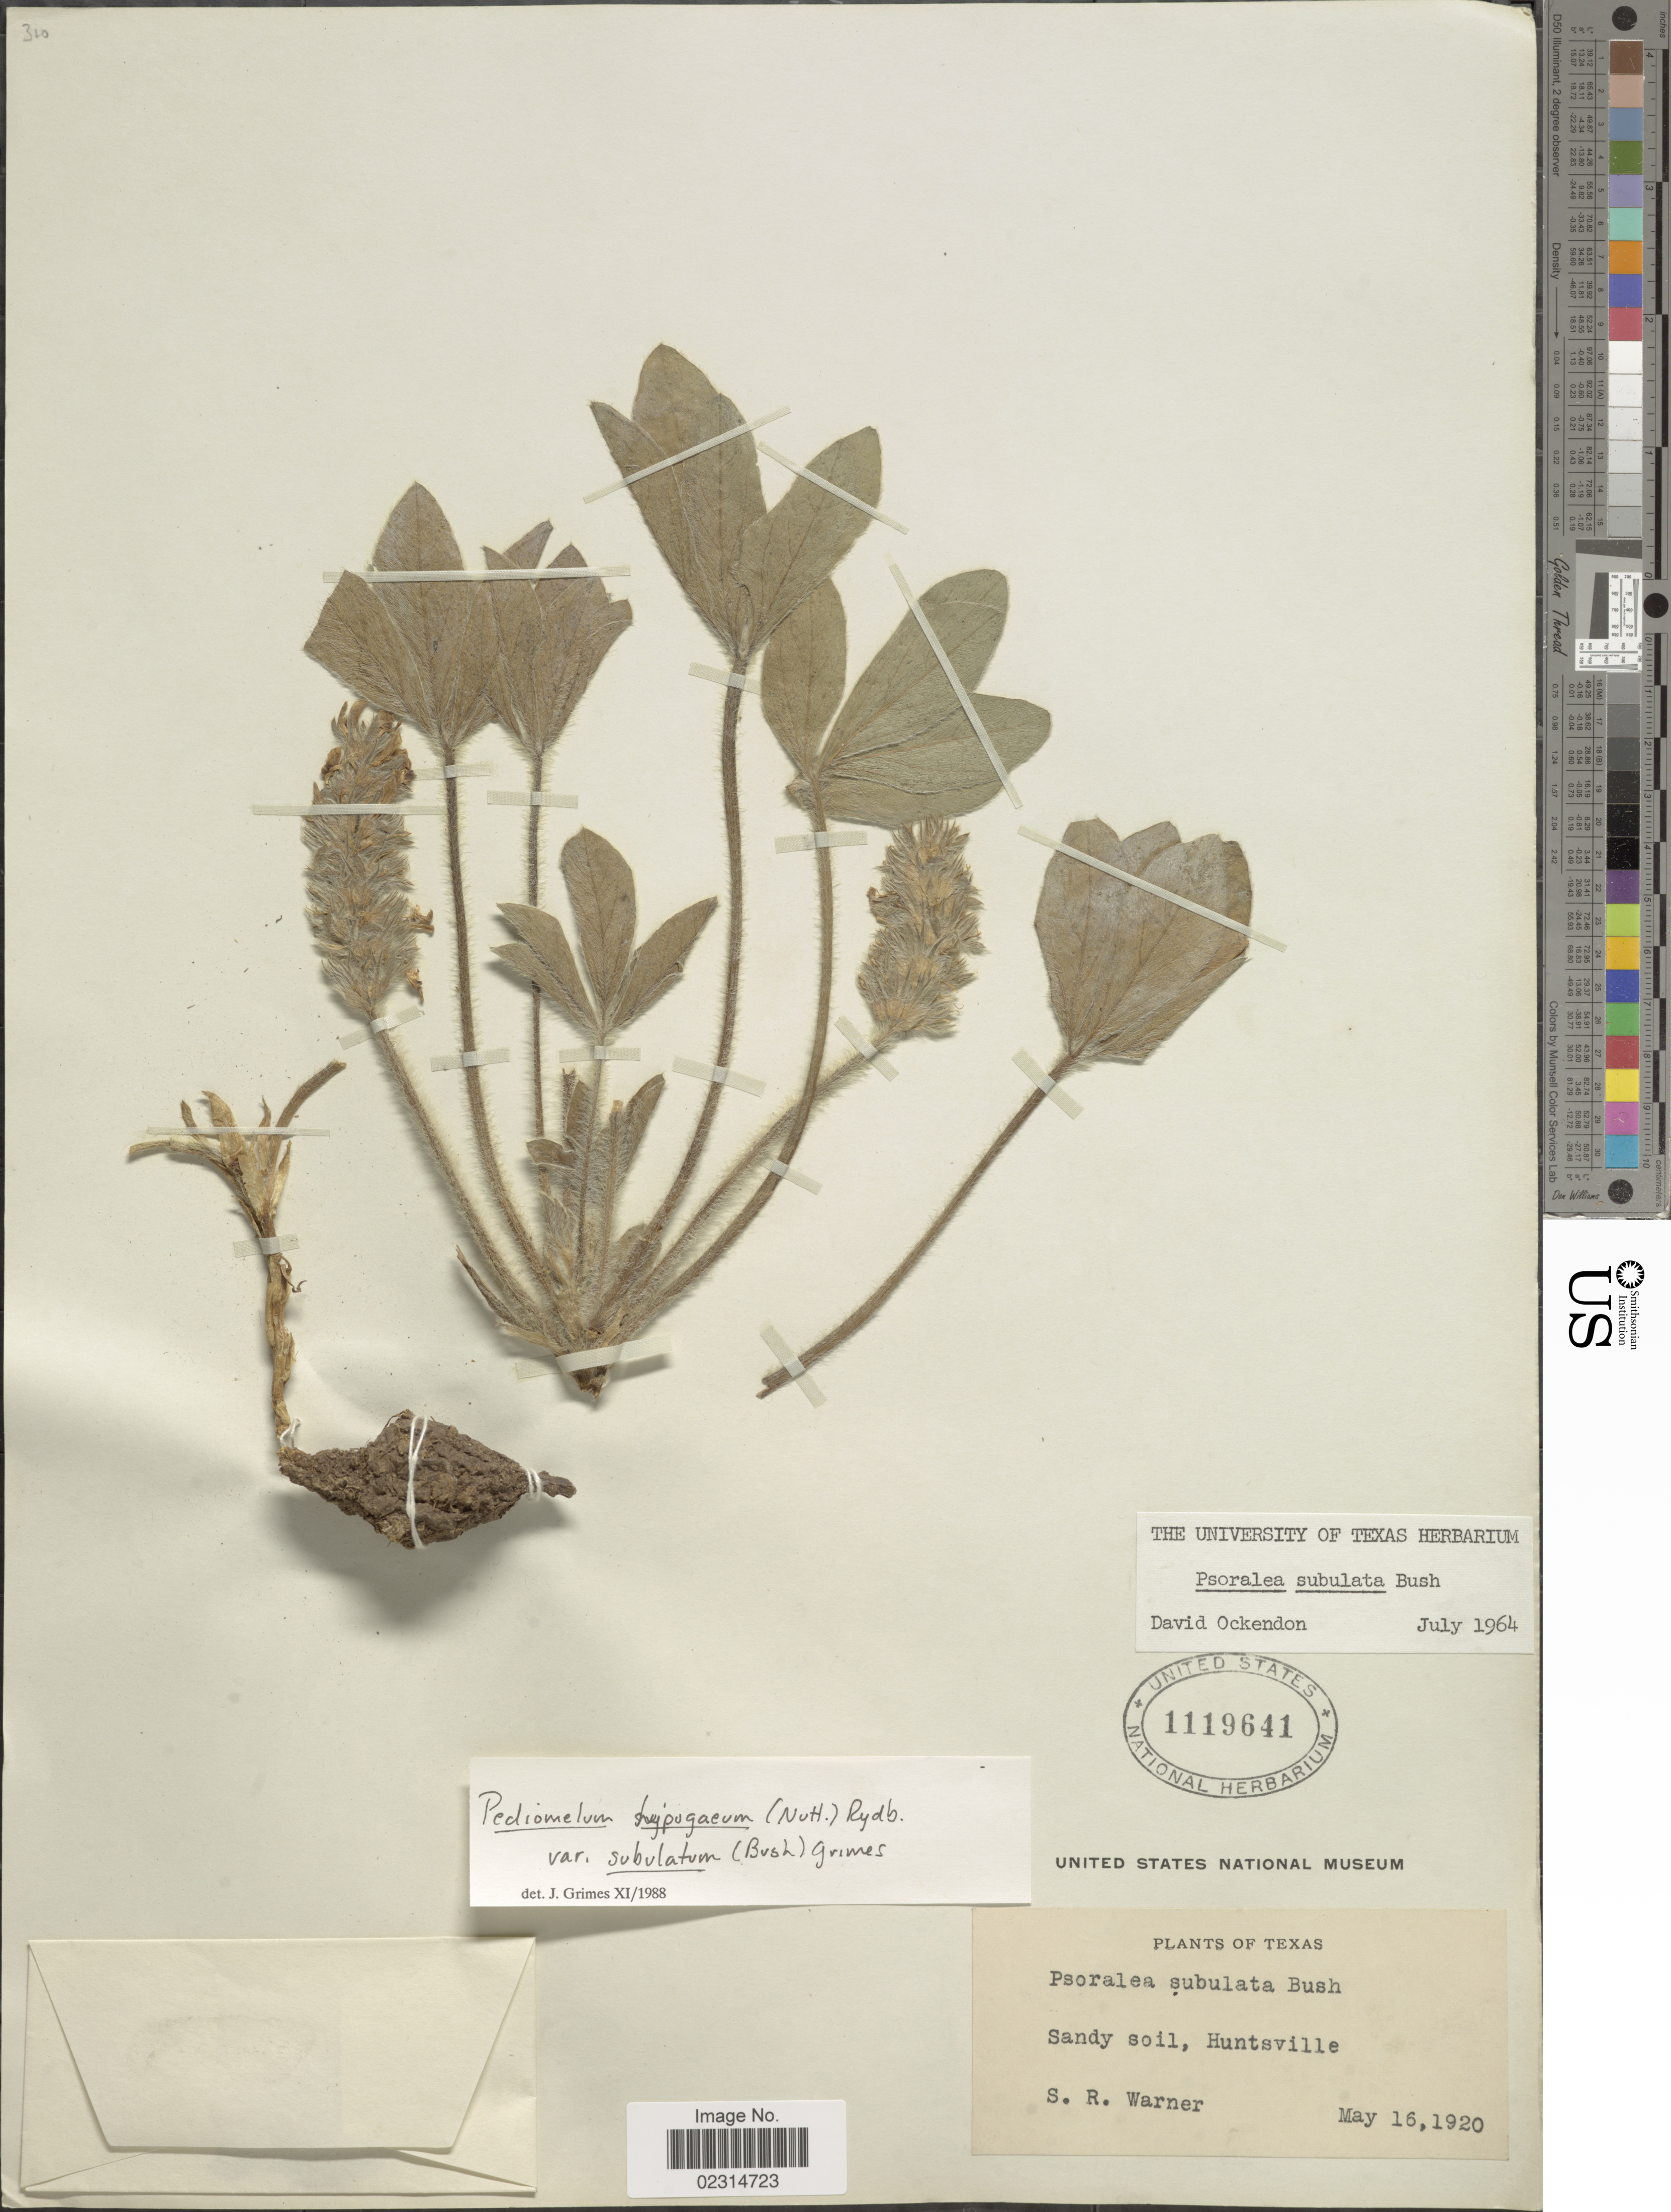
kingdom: Plantae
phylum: Tracheophyta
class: Magnoliopsida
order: Fabales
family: Fabaceae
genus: Pediomelum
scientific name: Pediomelum hypogaeum var. subulatum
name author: (Bush) J.W. Grimes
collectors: S. Warner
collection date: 1920-05-16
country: United States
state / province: Texas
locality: Sandy soil, Huntsville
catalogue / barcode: US 1119641